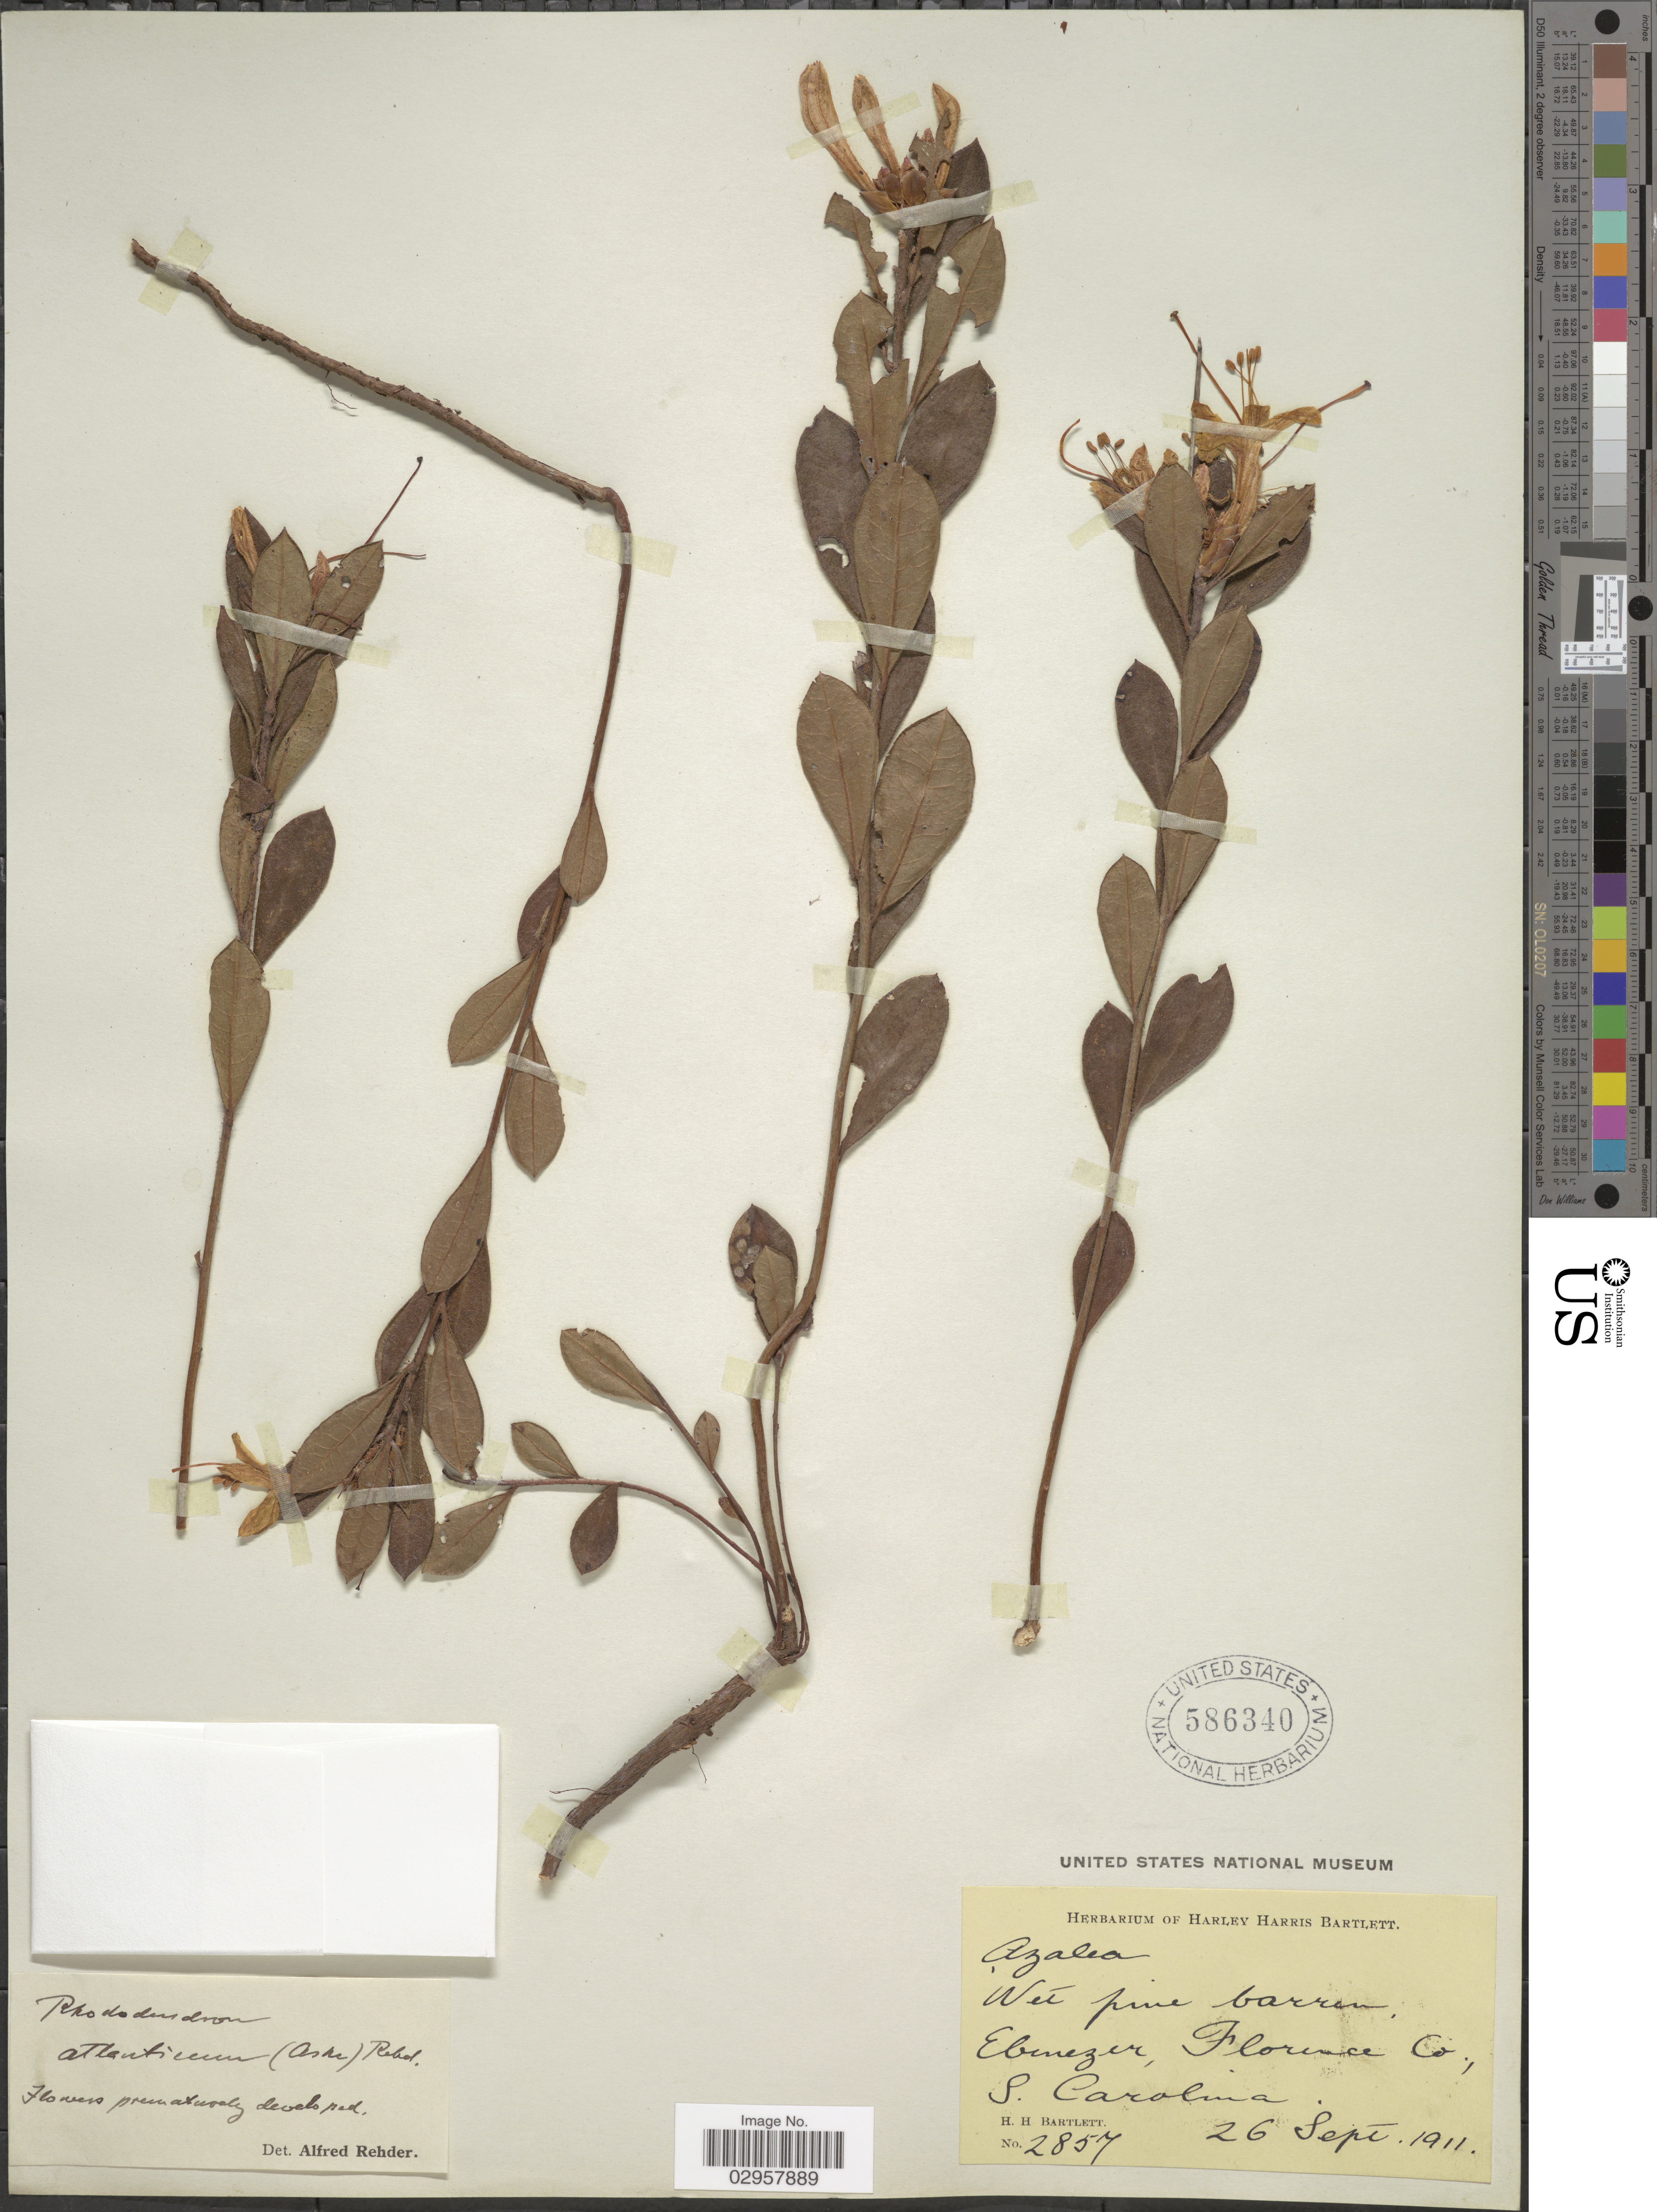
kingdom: Plantae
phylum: Tracheophyta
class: Magnoliopsida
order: Ericales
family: Ericaceae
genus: Rhododendron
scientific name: Rhododendron atlanticum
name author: (Ashe) Rehder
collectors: H. H. Bartlett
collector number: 2857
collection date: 1911-09-26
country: United States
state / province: South Carolina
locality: Wet pine baren, Ebinezer, Florence Co.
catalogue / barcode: US 586340